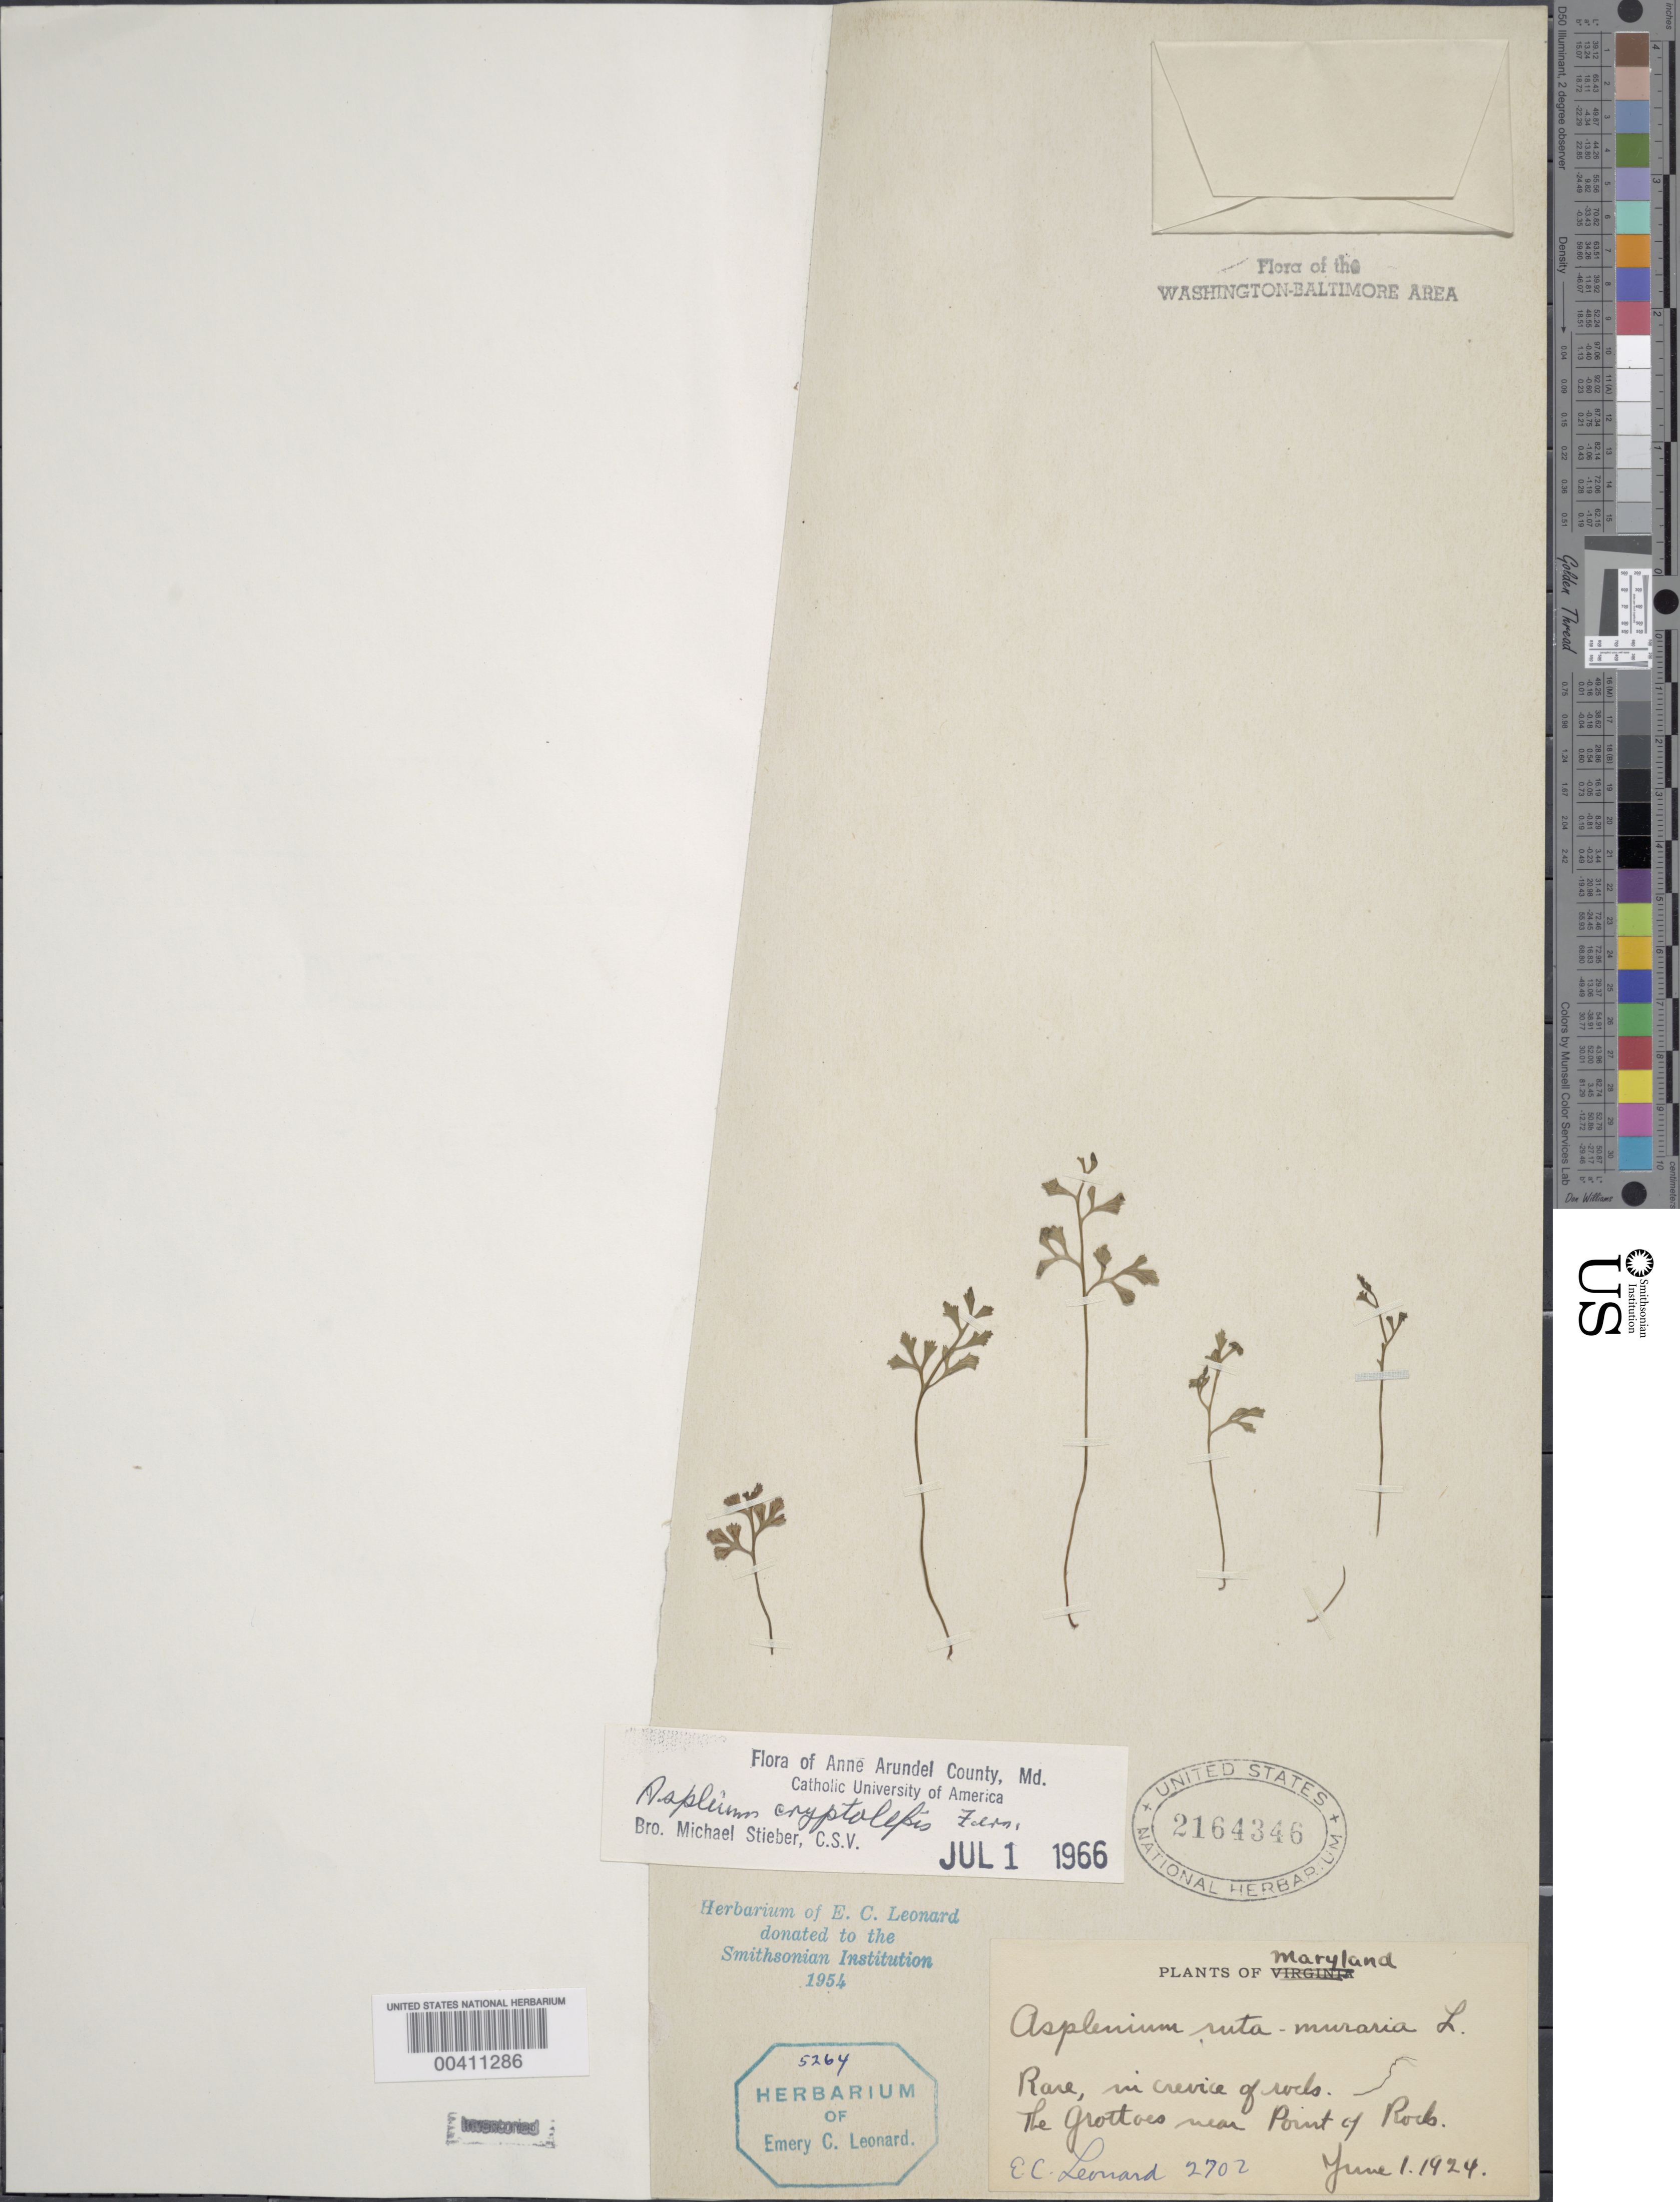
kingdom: Plantae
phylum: Tracheophyta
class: Polypodiopsida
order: Polypodiales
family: Aspleniaceae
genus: Asplenium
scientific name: Asplenium ruta-muraria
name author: L.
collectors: E. C. Leonard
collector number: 2702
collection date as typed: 01 Jun 1924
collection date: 1924-06-01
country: United States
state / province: Maryland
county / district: Frederick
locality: Point of Rocks grottoes C. & O. Canal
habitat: In crevice of rocks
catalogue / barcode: US 2164346